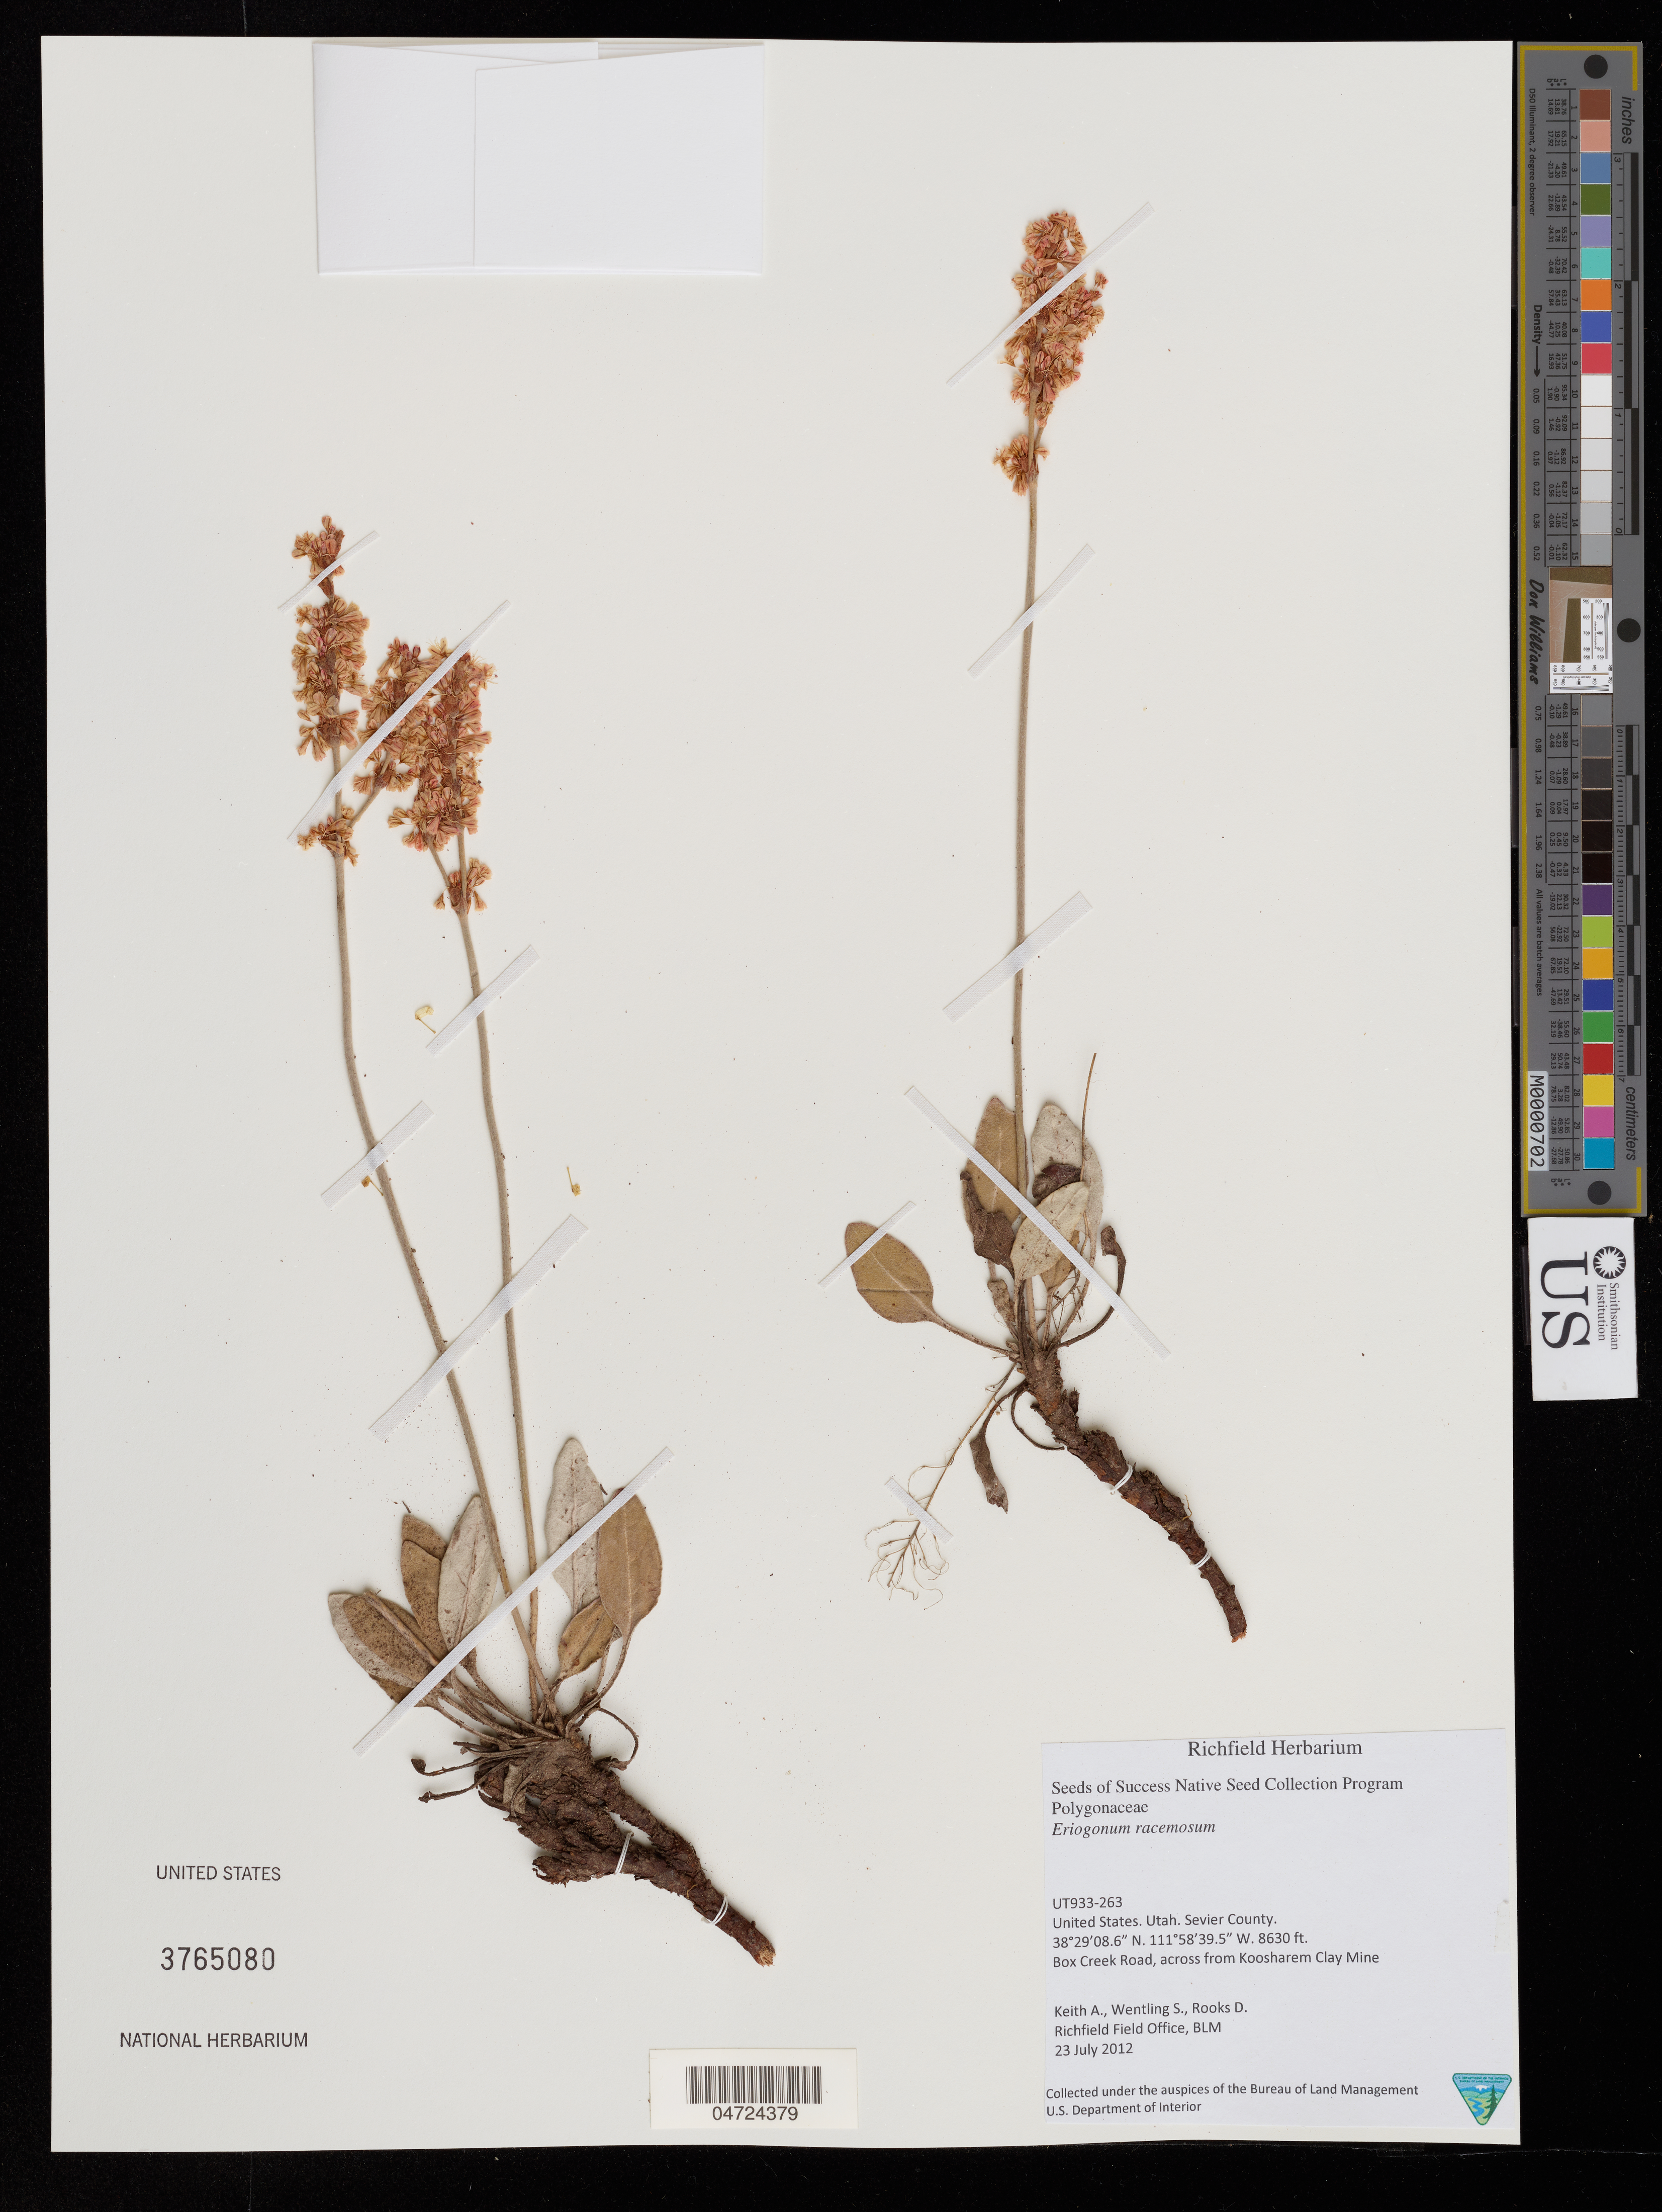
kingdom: Plantae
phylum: Tracheophyta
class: Magnoliopsida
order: Caryophyllales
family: Polygonaceae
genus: Eriogonum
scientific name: Eriogonum racemosum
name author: Nutt.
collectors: A. Keith, S. Wentling & D. Rooks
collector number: UT933-263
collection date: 2012-07-23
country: United States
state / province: Utah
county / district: Sevier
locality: Sevier County. Box Creek Road, across from Koosharem Clay Mine.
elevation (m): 2630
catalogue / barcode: US 3765080